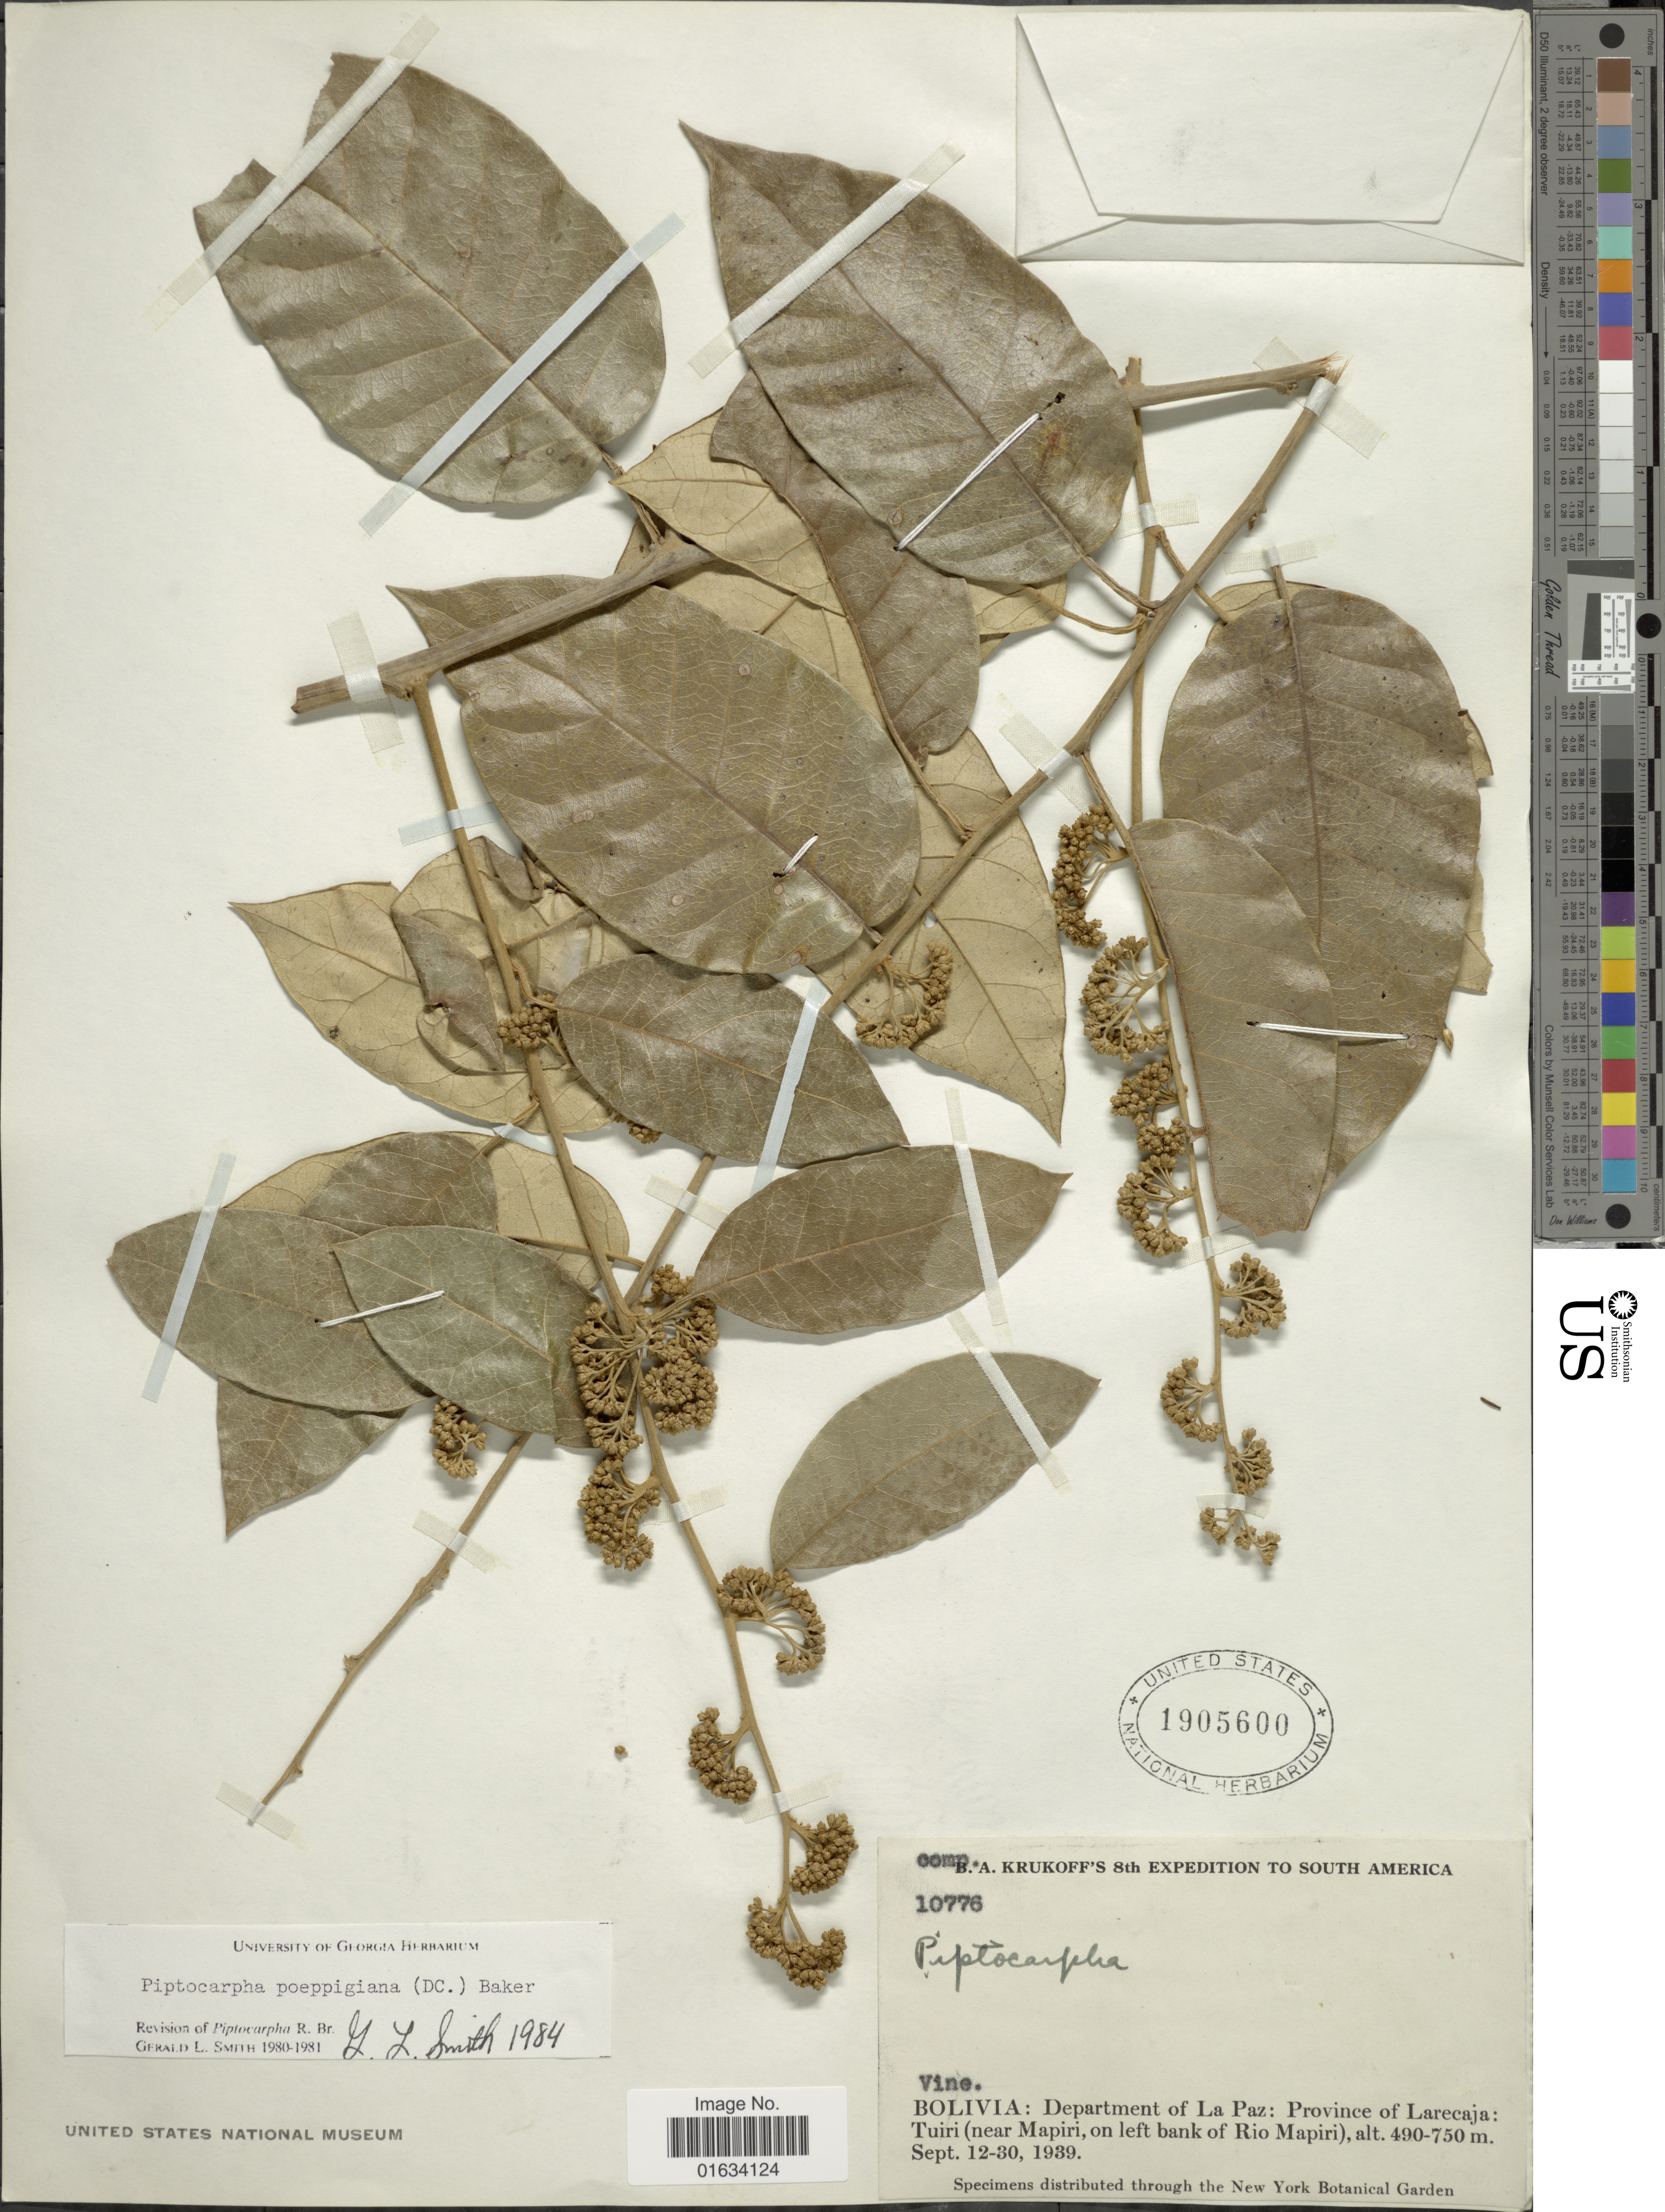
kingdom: Plantae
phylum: Tracheophyta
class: Magnoliopsida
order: Asterales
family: Asteraceae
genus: Piptocarpha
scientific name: Piptocarpha poeppigiana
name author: (DC.) Baker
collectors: B. A. Krukoff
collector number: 10776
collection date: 1939-09-12/1939-09-30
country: Bolivia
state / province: La Paz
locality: Bolivia: Department of La Paz: Province of Larecaja: Tuiri (near Mapiri, on left bank of Rio Mapiri)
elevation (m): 490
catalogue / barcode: US 1905600